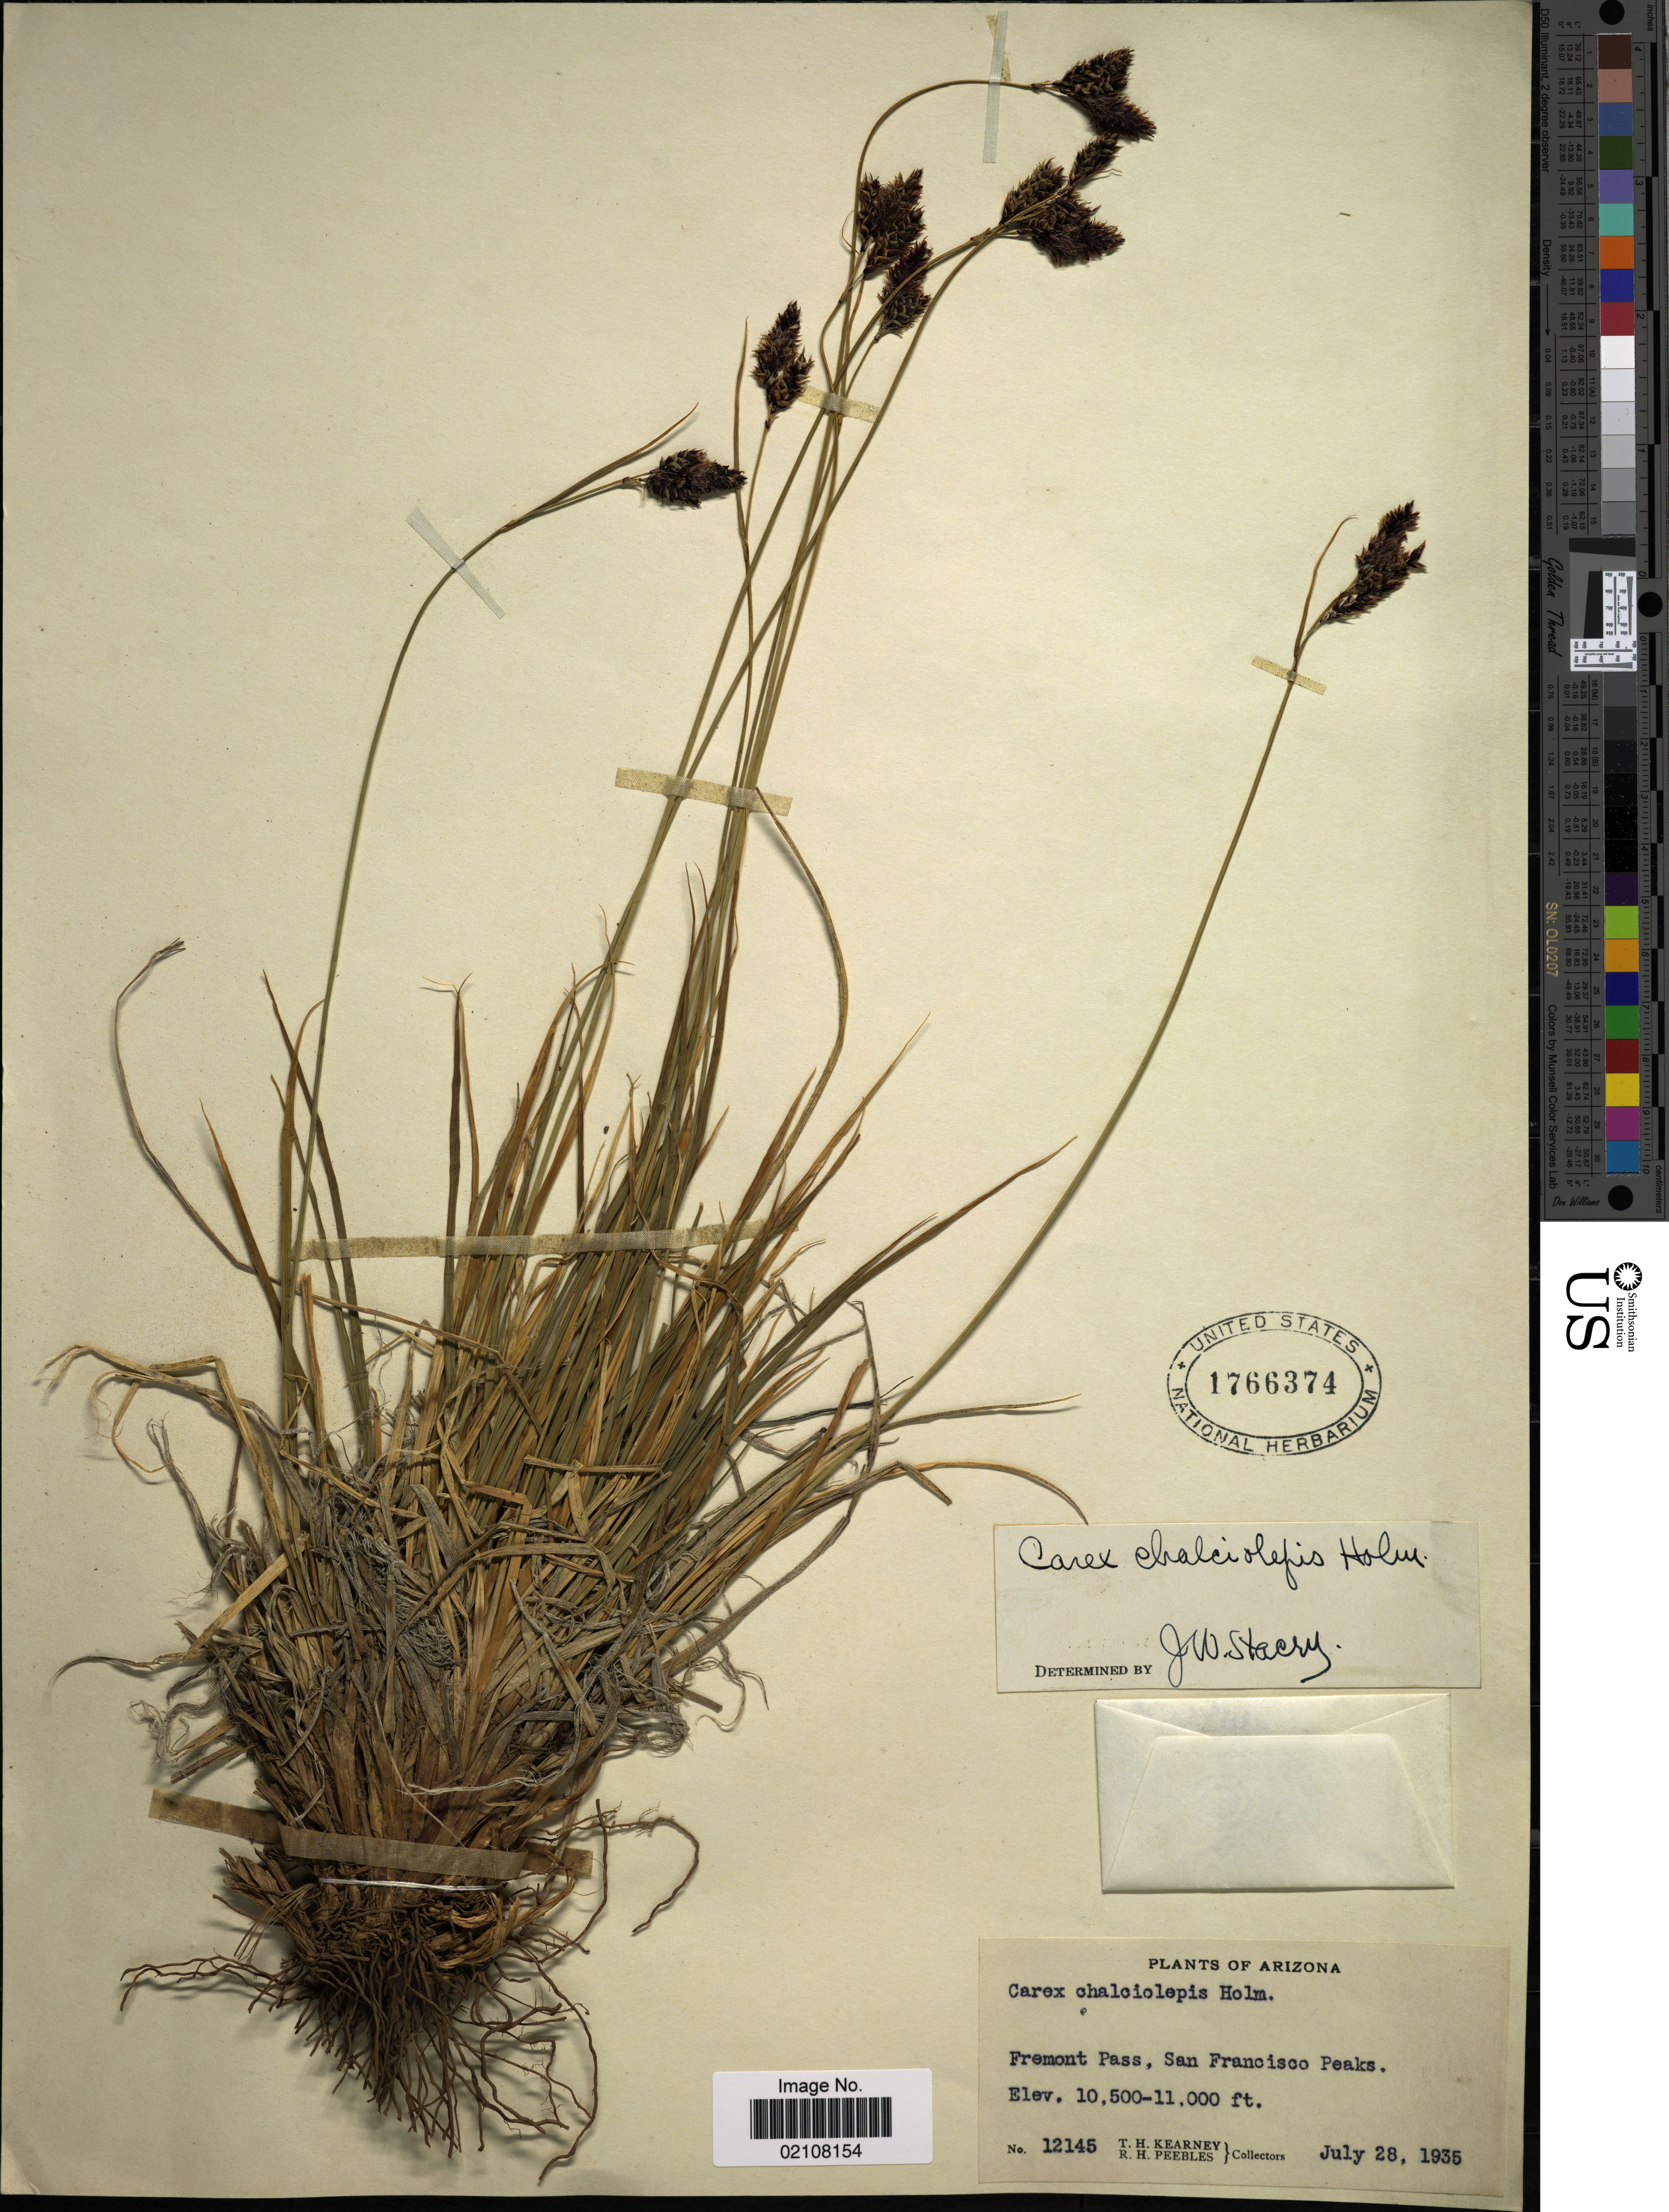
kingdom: Plantae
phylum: Tracheophyta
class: Liliopsida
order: Poales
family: Cyperaceae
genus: Carex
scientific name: Carex chalciolepis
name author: Holm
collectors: T. H. Kearney & R. H. Peebles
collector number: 12145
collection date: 1935-07-28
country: United States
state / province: Arizona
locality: Fremont Pass, San Francisco Peaks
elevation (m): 3200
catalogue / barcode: US 1766374